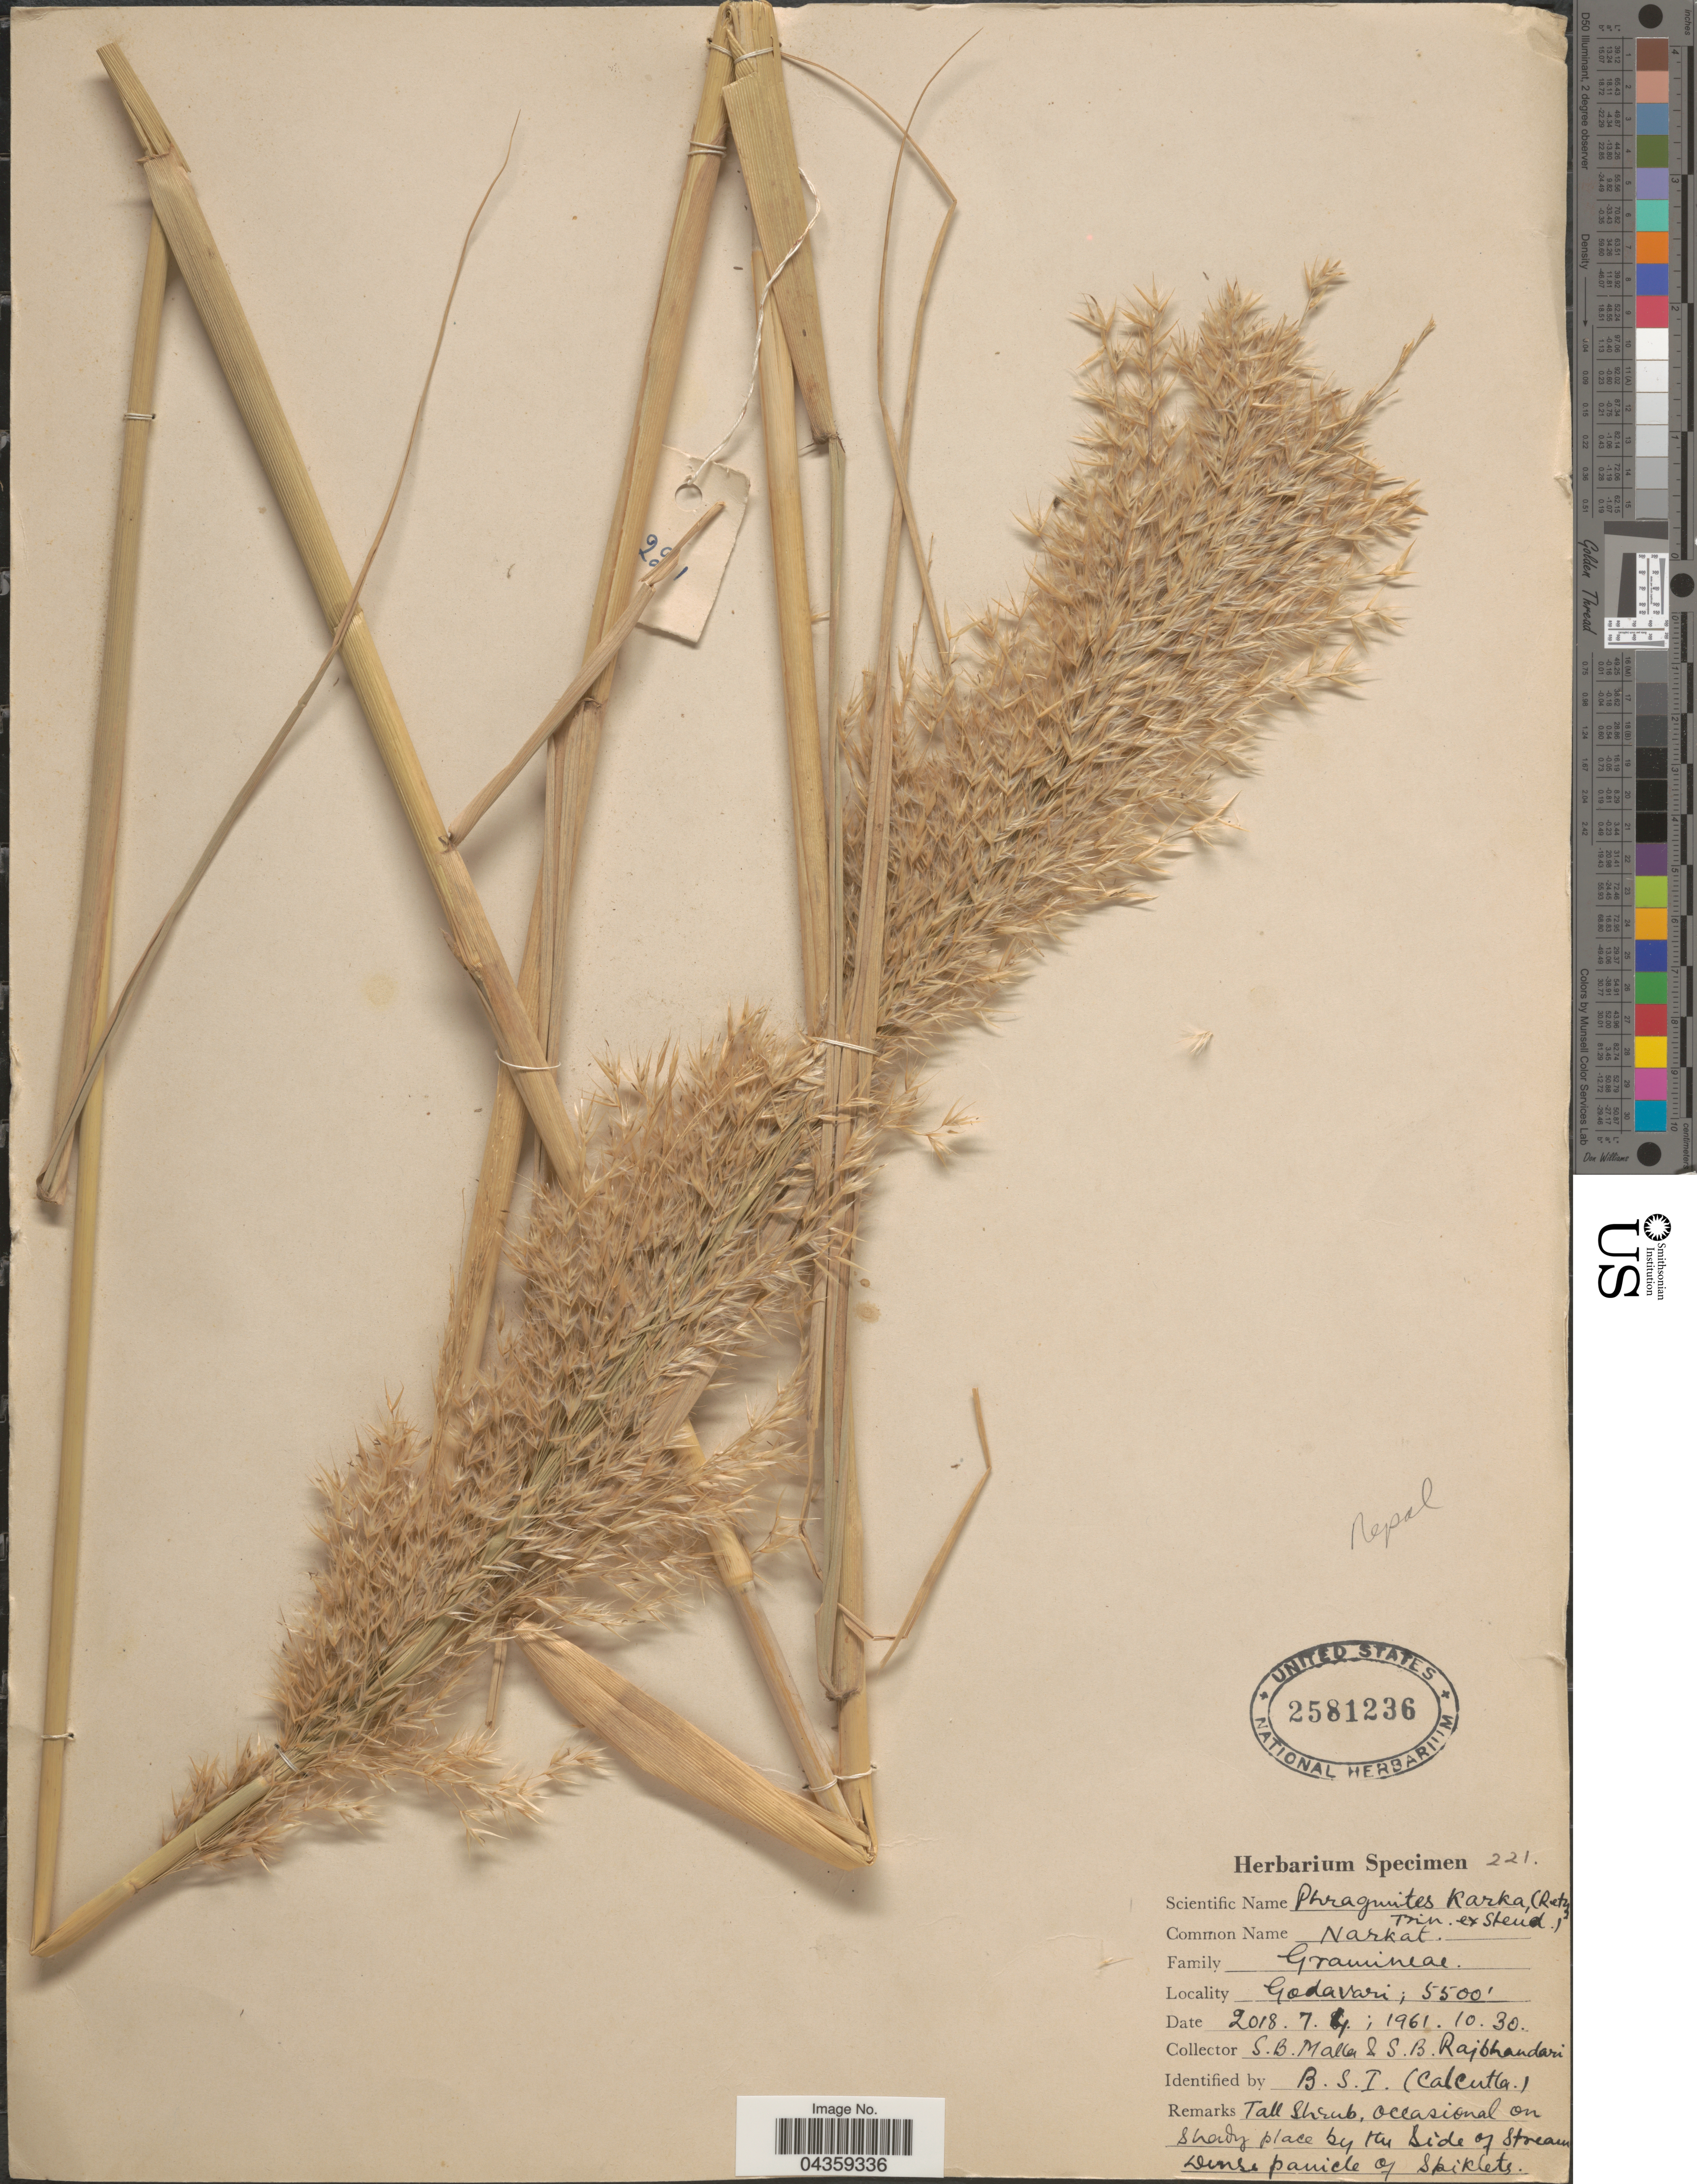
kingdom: Plantae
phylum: Tracheophyta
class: Liliopsida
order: Poales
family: Poaceae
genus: Arundo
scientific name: Arundo donax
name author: L.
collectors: S. Malla & S. Rajbhaudari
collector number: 221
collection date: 1961-10-30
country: India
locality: Godavari.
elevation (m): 1676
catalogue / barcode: US 2581236